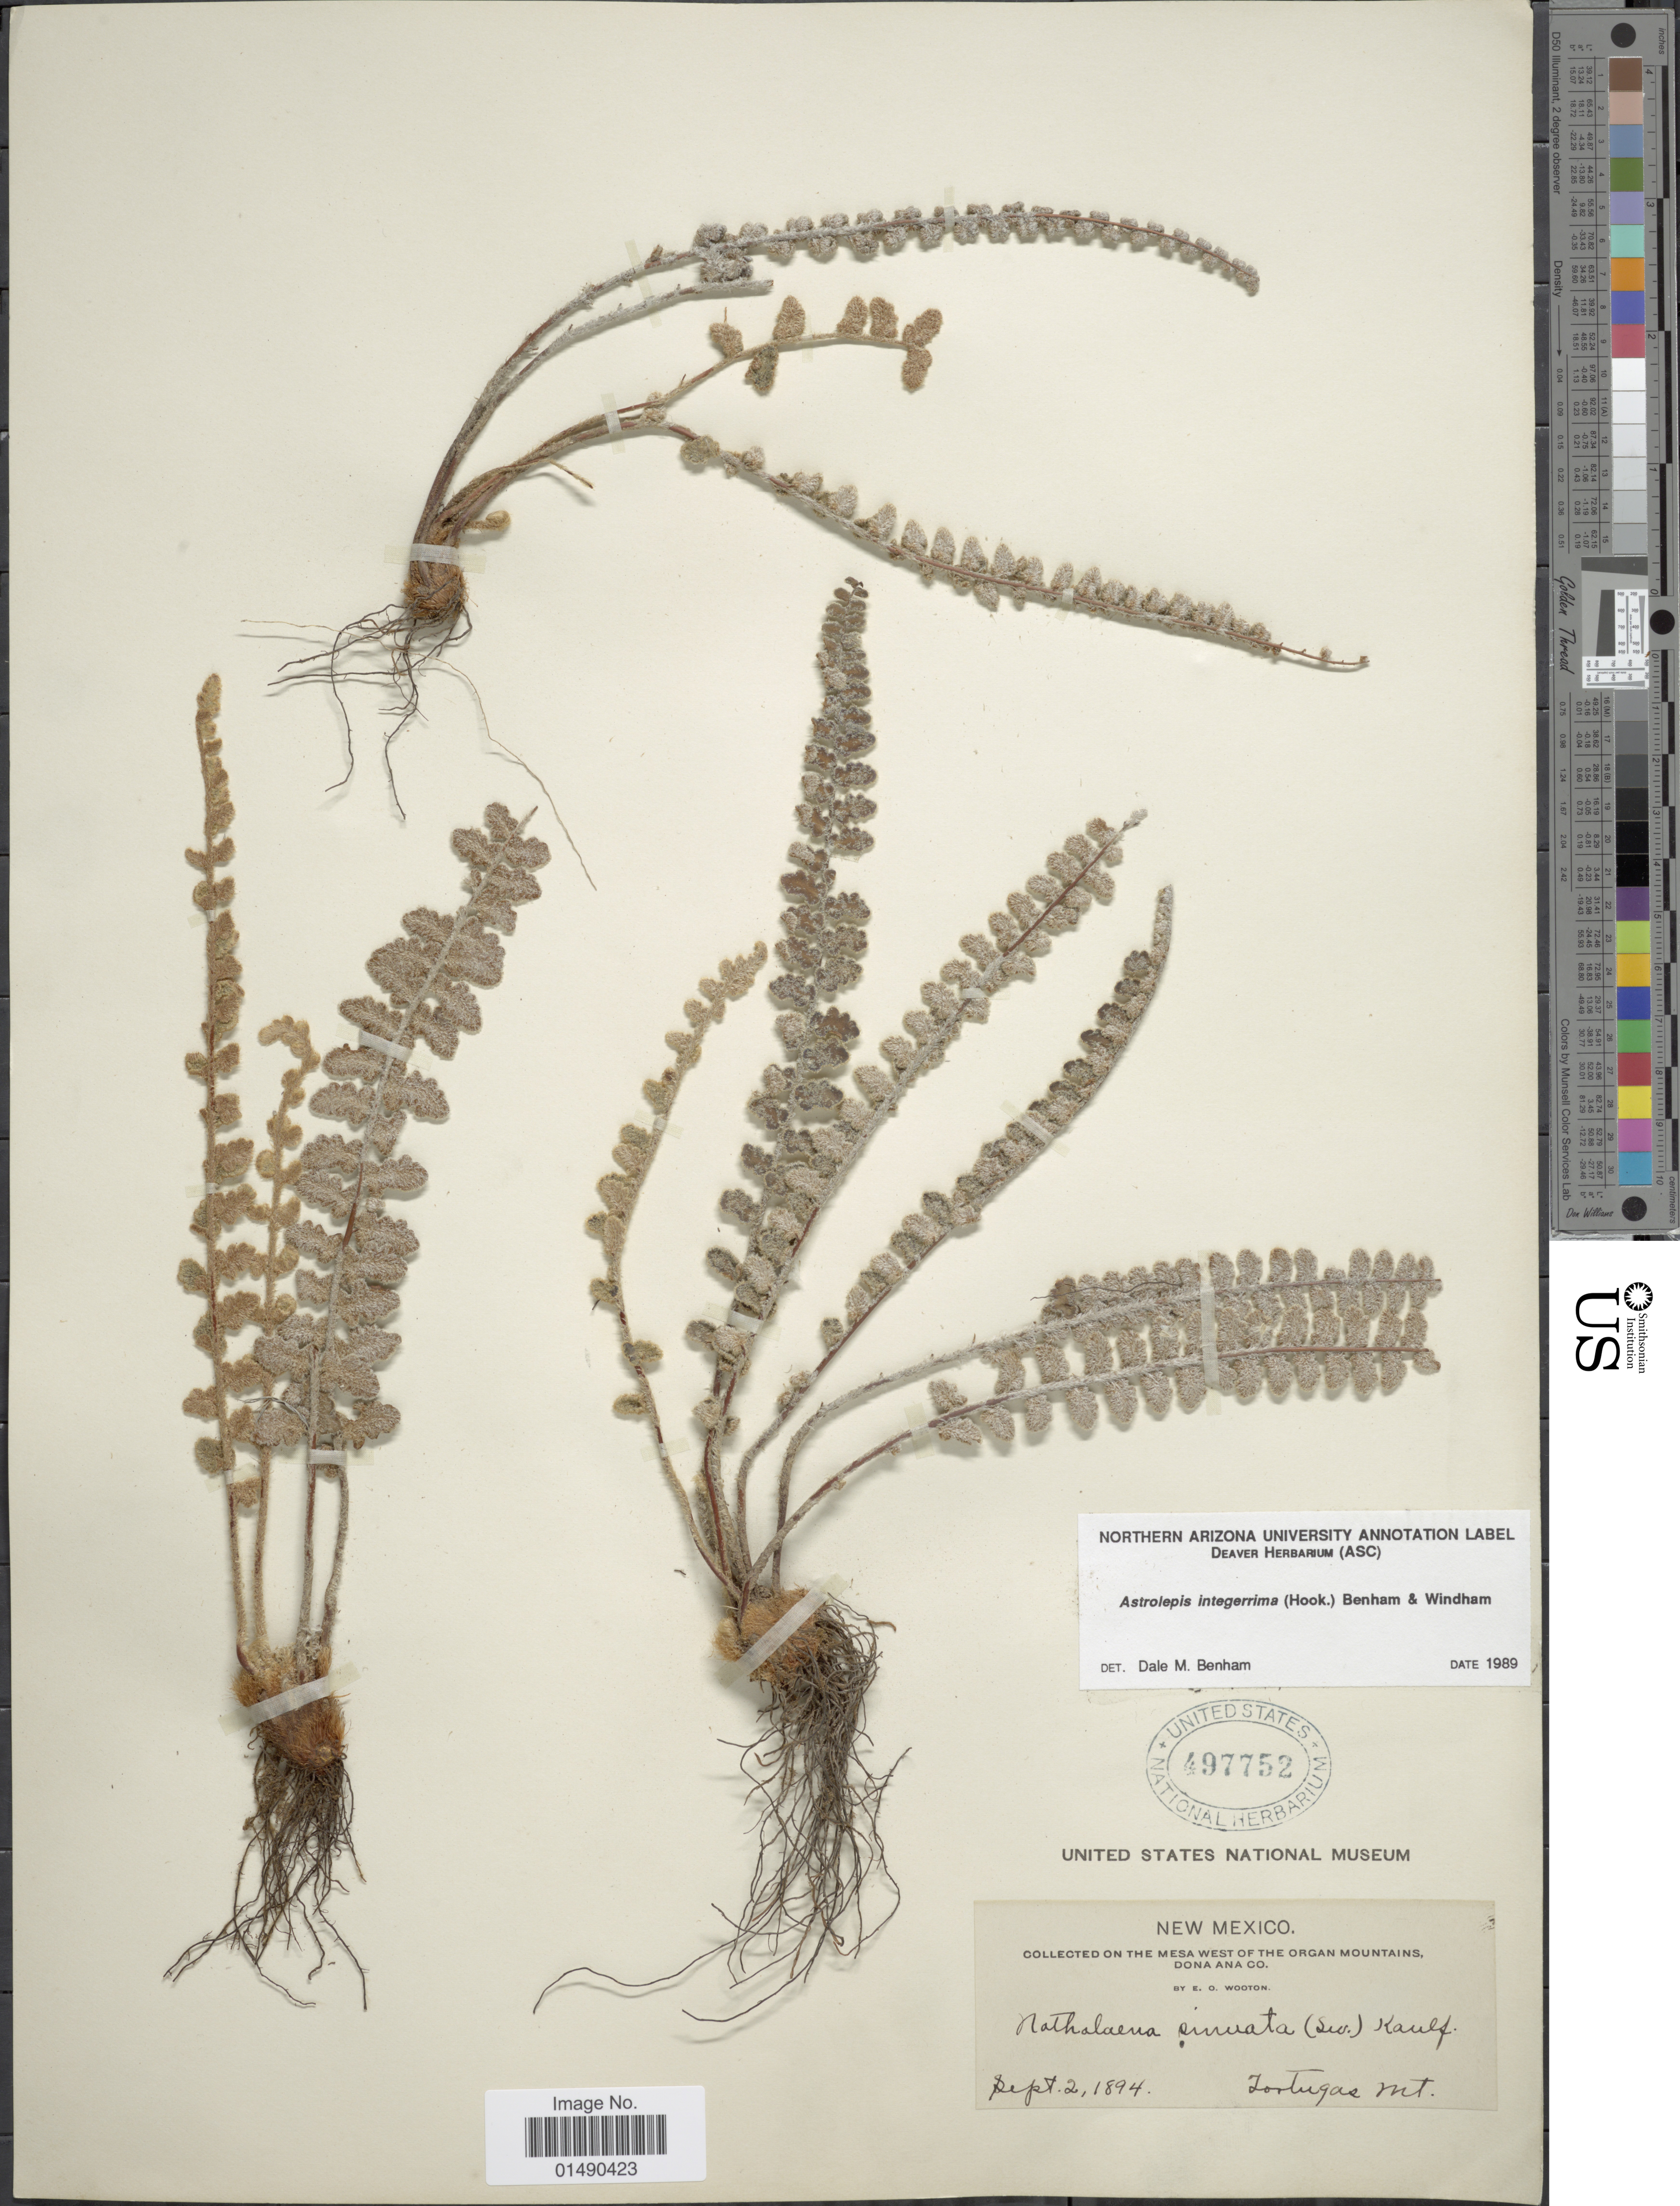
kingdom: Plantae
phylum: Tracheophyta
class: Polypodiopsida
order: Polypodiales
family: Pteridaceae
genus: Astrolepis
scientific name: Astrolepis integerrima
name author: (Hook.) D.M. Benham & Windham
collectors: E. O. Wooton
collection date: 1894-09-02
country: United States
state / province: New Mexico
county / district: Dona Ana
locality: Tortugas Mt., on the mesa west of the Organ Mountains, Doña Ana Co.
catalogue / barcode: US 497752